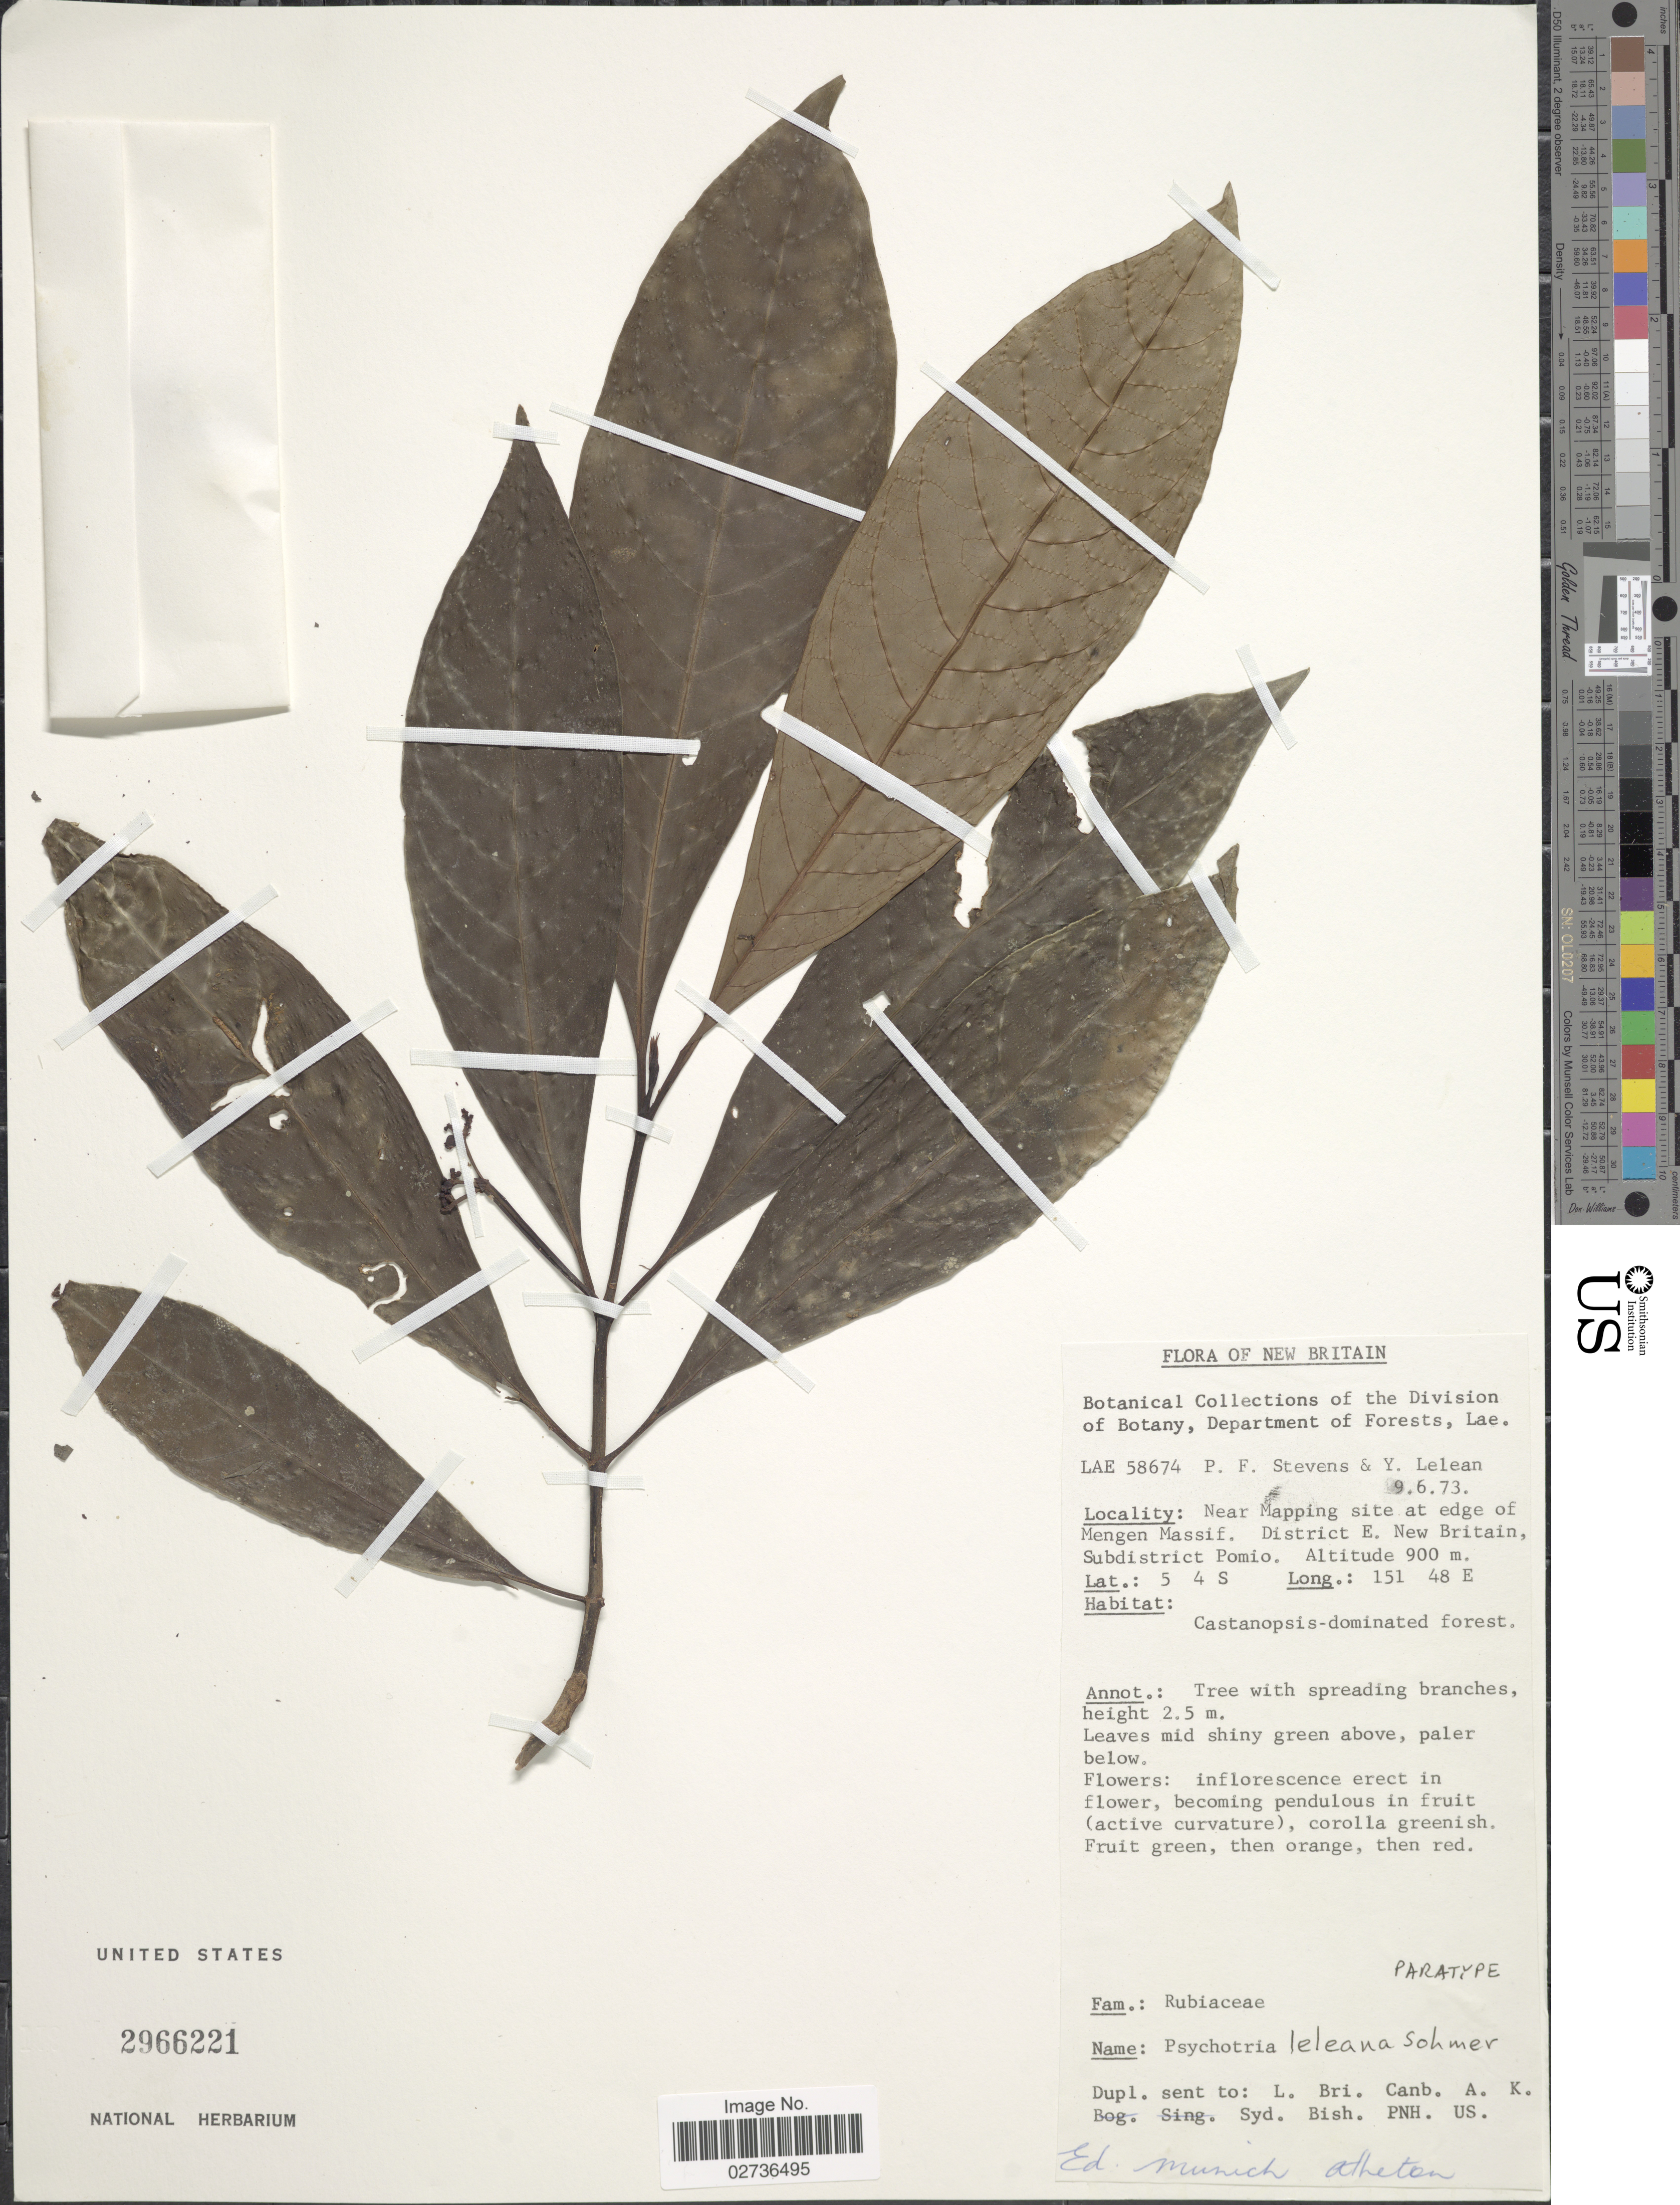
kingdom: Plantae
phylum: Tracheophyta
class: Magnoliopsida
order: Gentianales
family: Rubiaceae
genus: Psychotria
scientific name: Psychotria leleana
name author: Sohmer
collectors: P. F. Stevens & Y. Lelean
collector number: LAE 58674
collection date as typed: Transcribed d/m/y: 9/6/73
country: Papua New Guinea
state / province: East New Britain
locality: New Britain, Near Mapping site at edge of Mengen Massif, District E. New Britain, Subdistrict Pomio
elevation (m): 900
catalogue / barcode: US 3966221